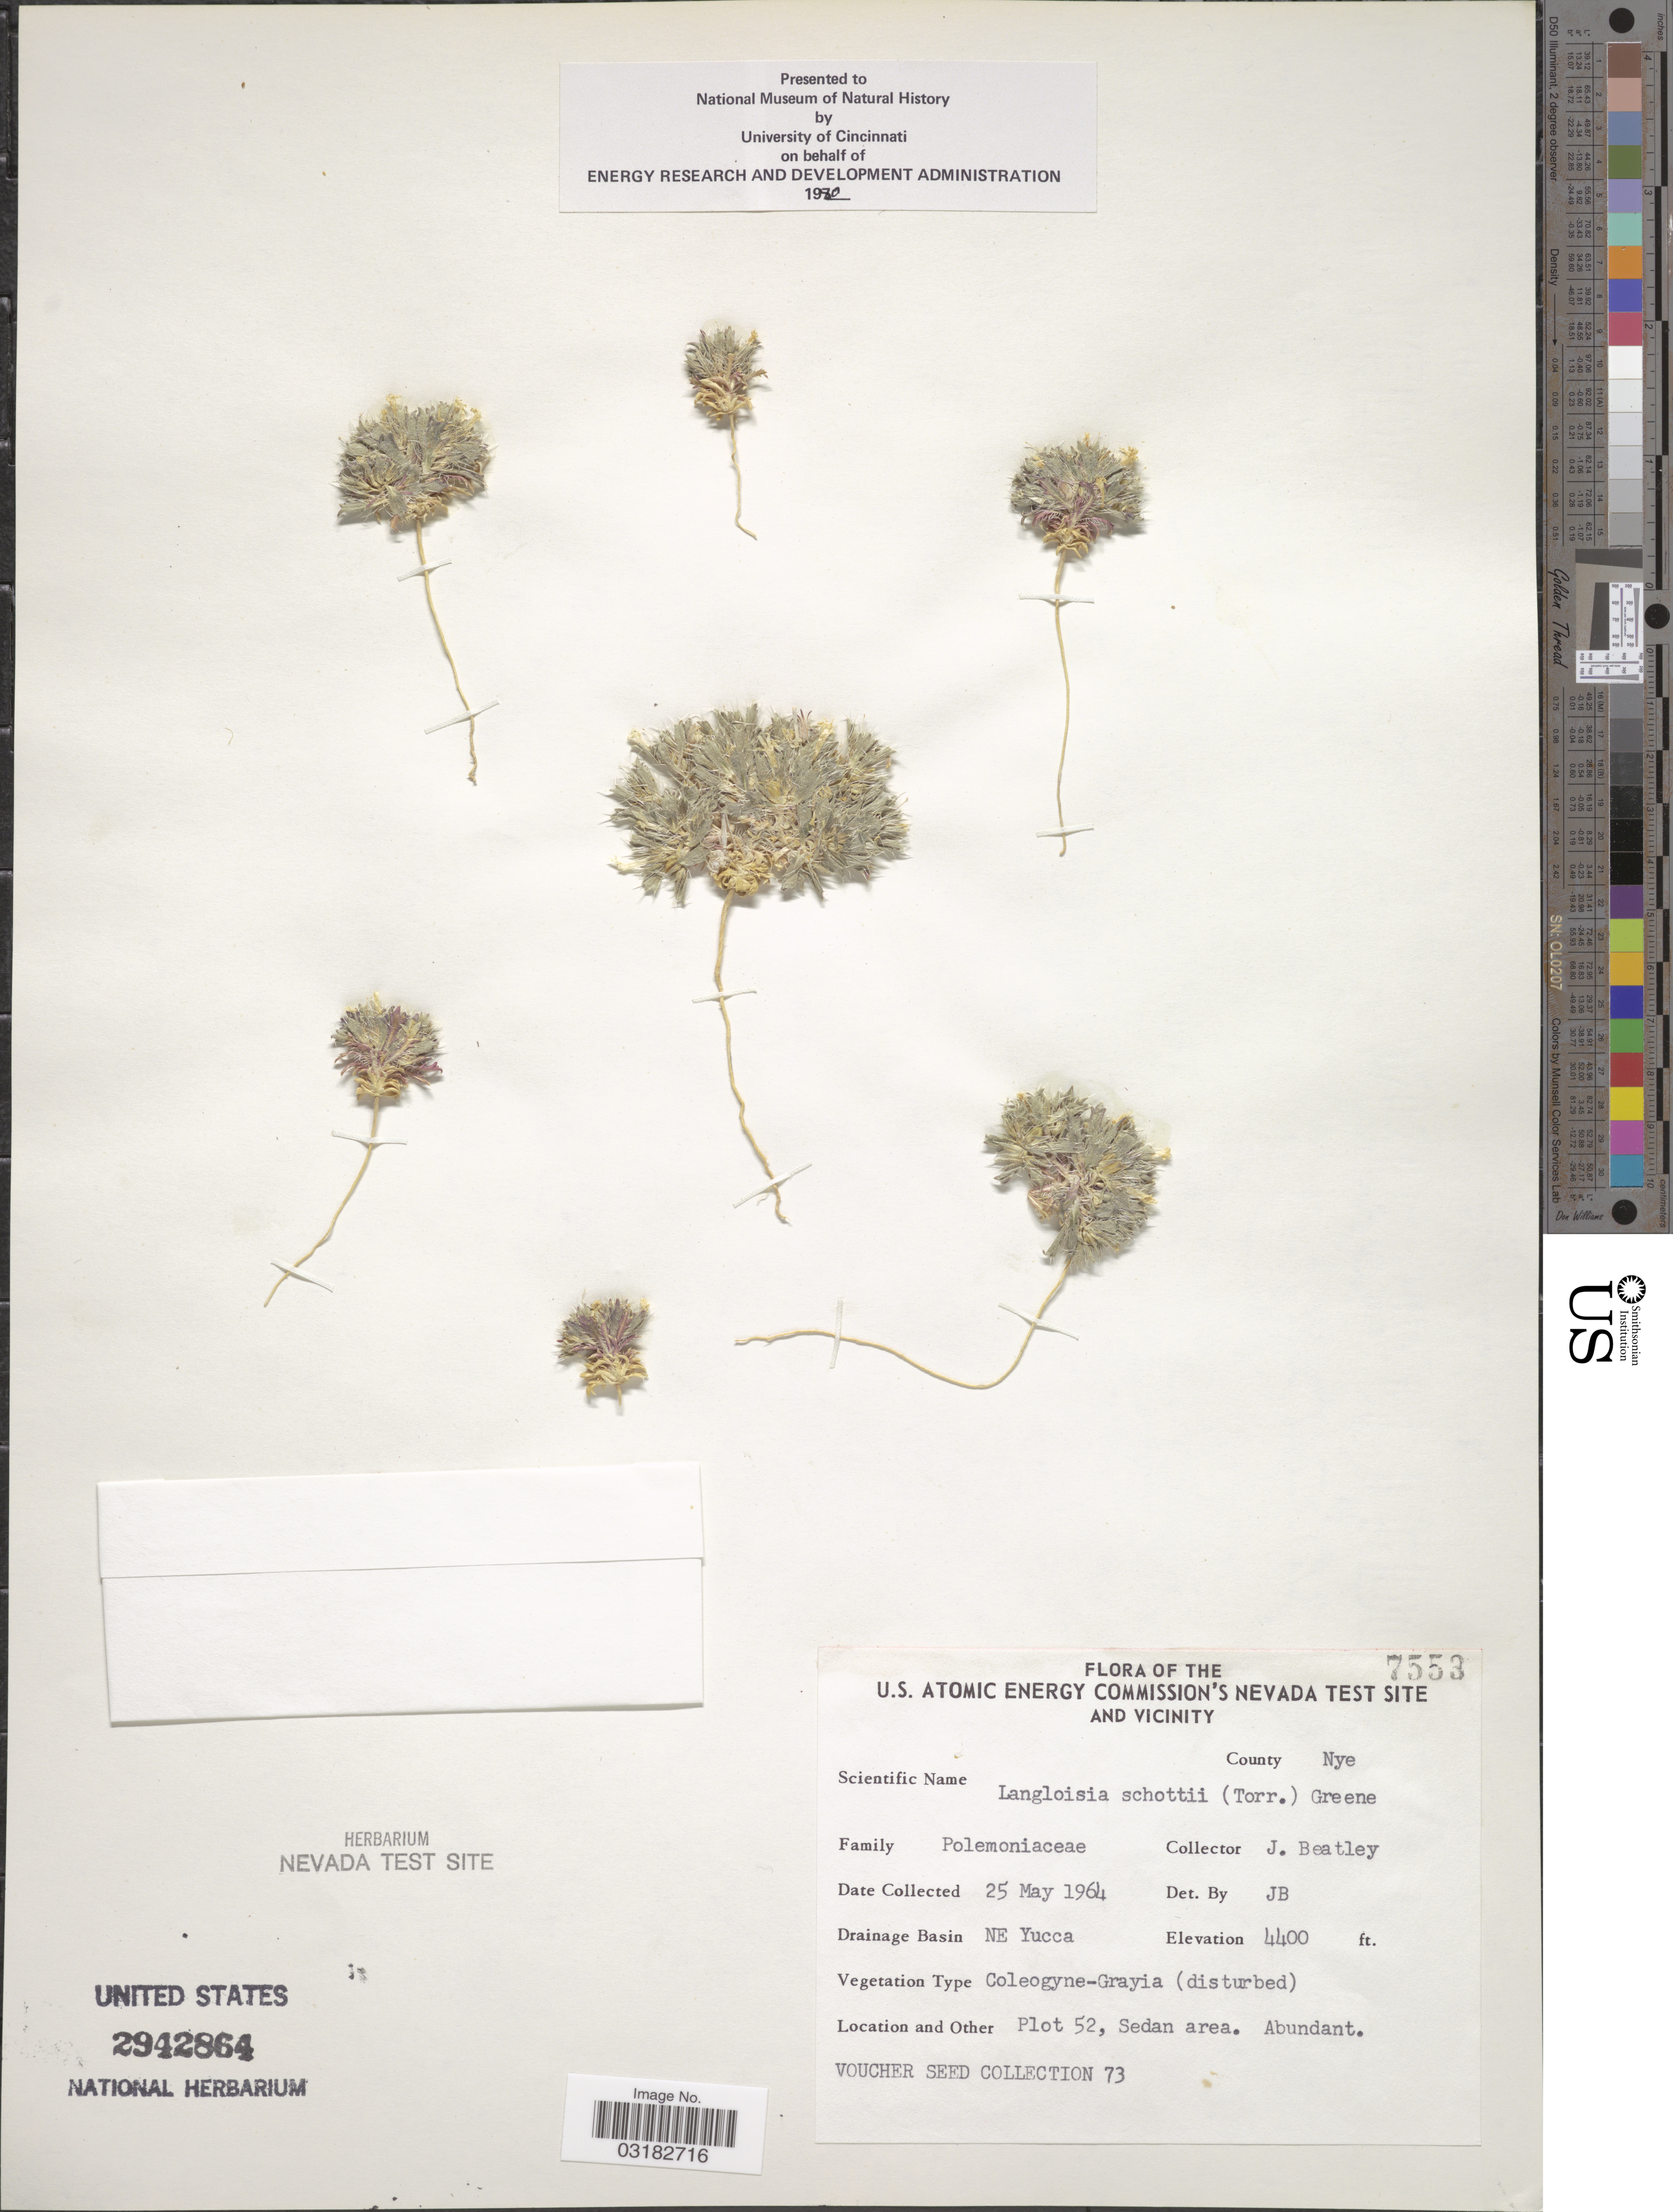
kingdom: Plantae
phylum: Tracheophyta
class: Magnoliopsida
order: Ericales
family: Polemoniaceae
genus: Loeseliastrum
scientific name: Loeseliastrum schottii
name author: (Torr.) Timbrook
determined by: Strong, Mark T., (BOT), Smithsonian Institution - National Museum of Natural History (UNITED STATES)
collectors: J. C. Beatley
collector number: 7553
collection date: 1964-05-25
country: United States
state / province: Nevada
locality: U.S. Atomic Energy Commission's Nevada Test Site and vicinity. County Nye. Drainage Basin NE Yucca. Plot 52, Sedan area.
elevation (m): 1341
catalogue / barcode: US 2942864